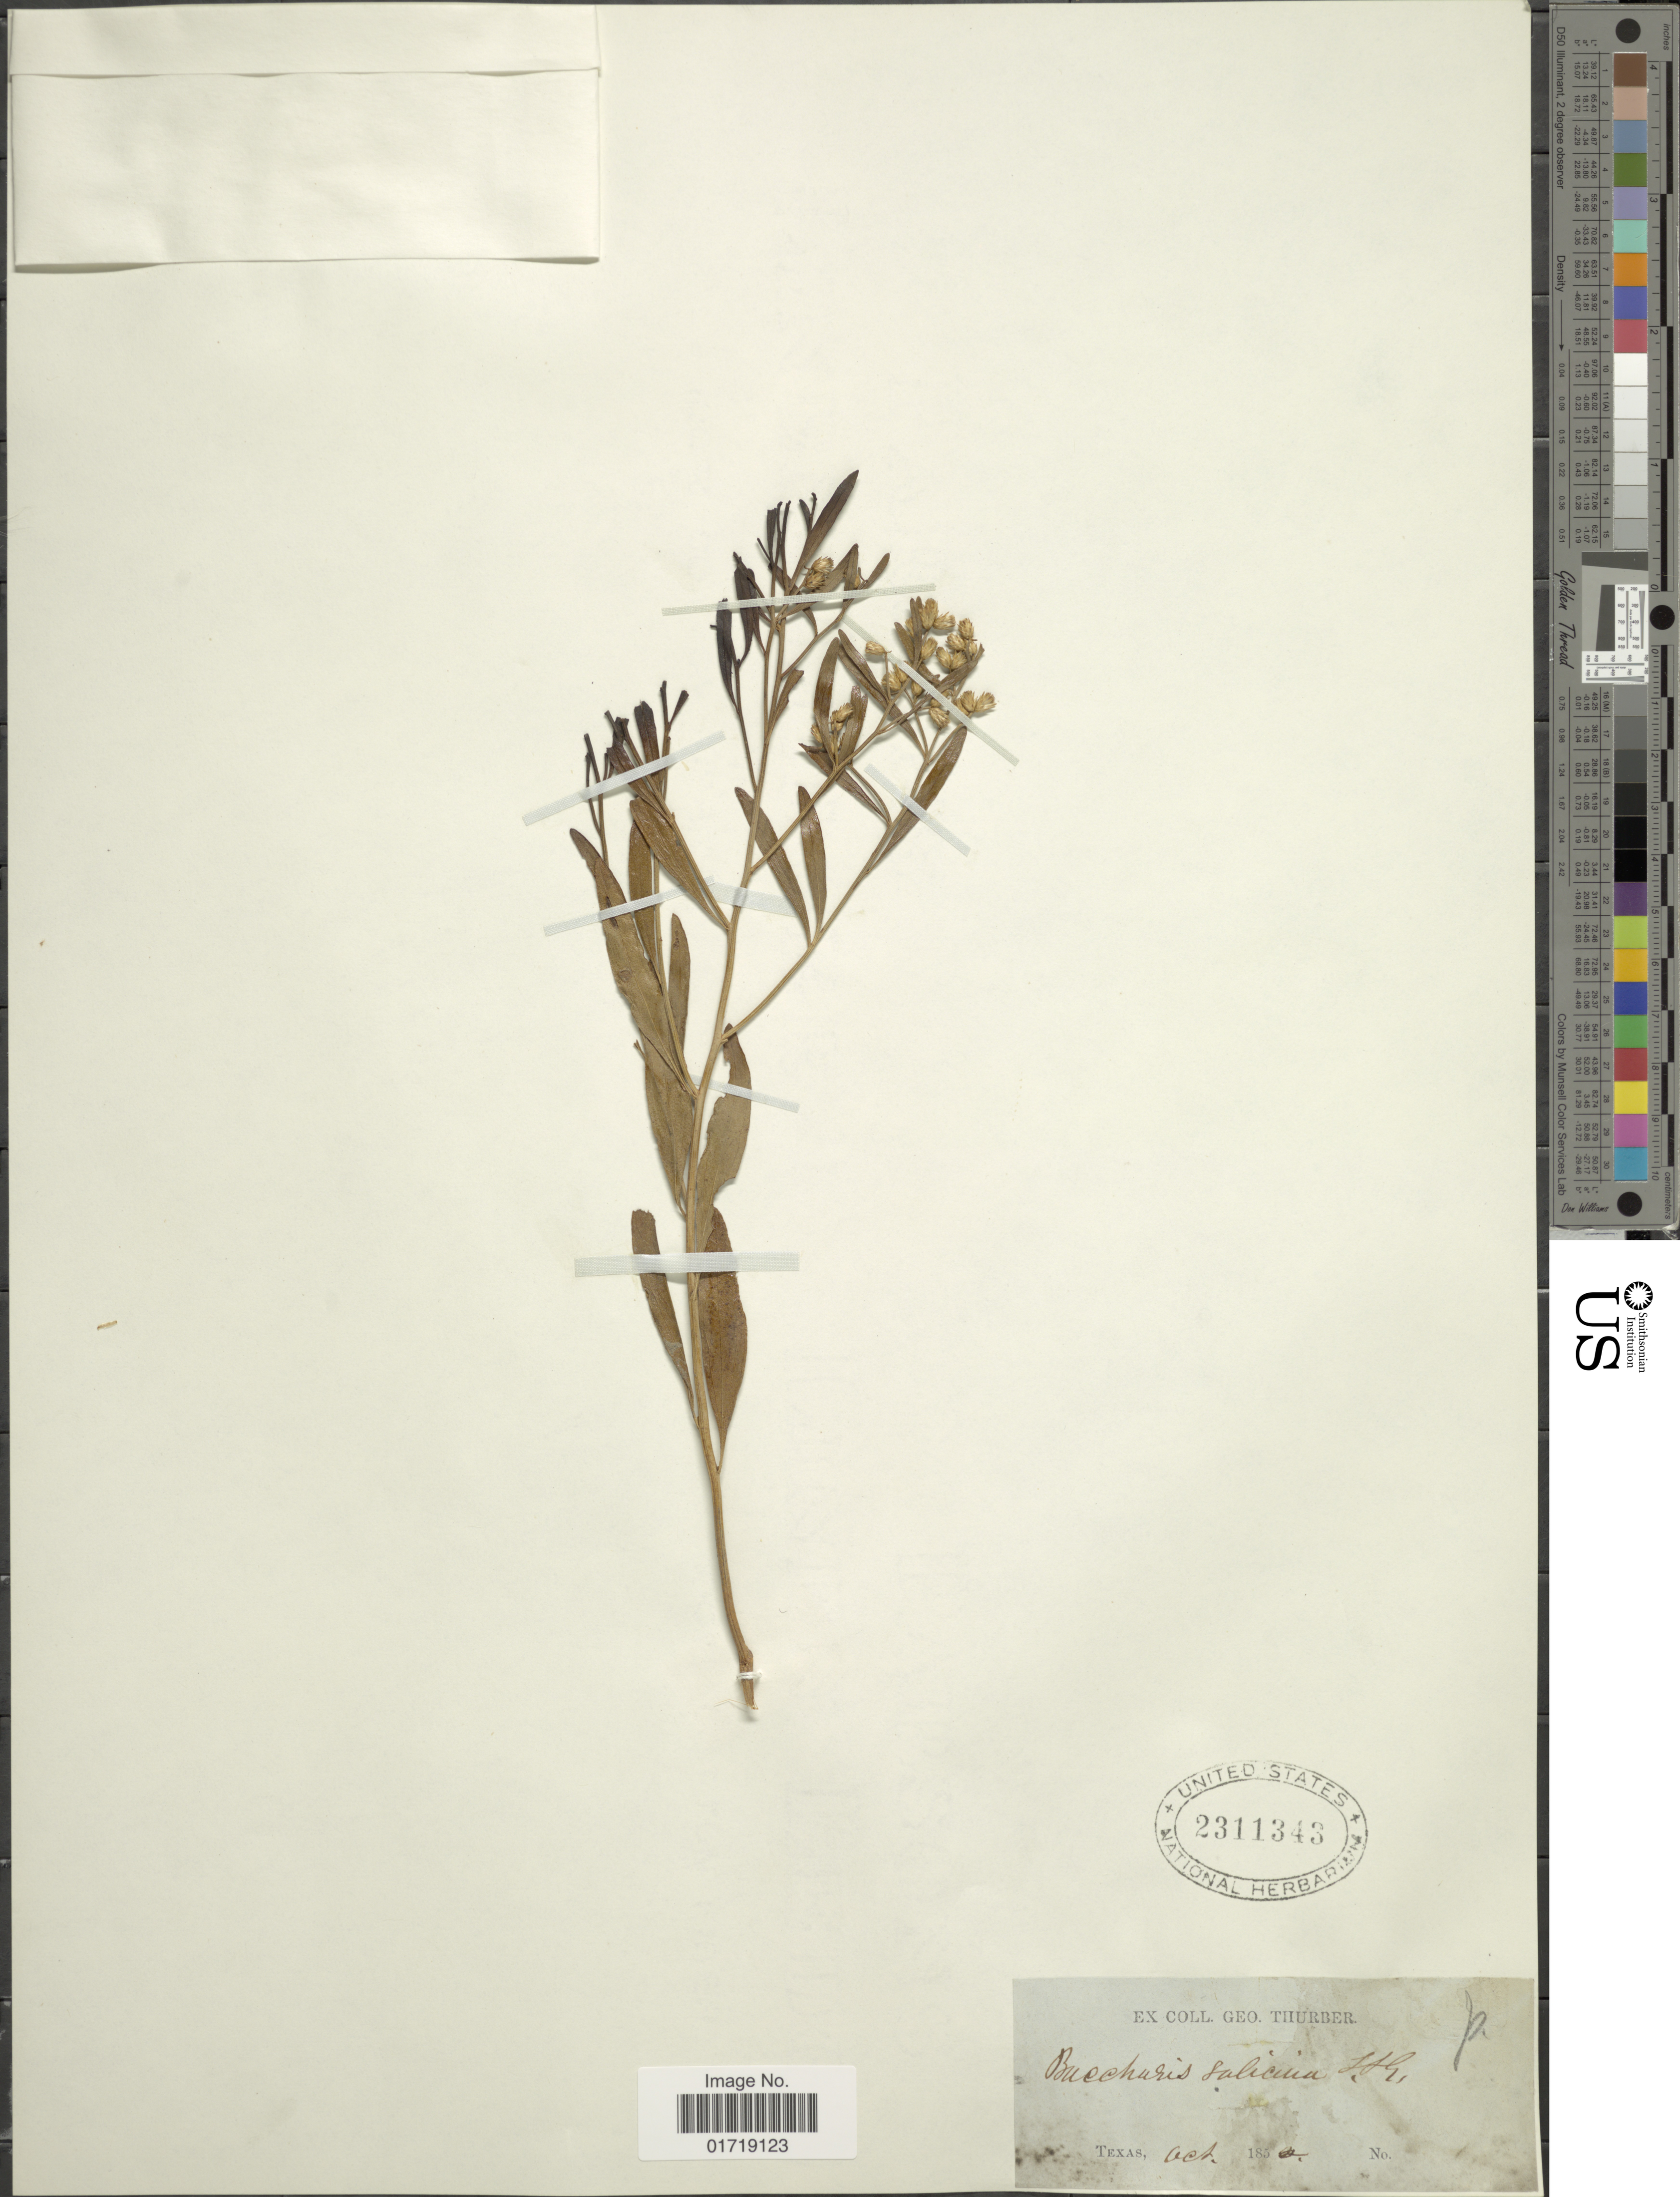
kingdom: Plantae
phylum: Tracheophyta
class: Magnoliopsida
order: Asterales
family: Asteraceae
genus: Baccharis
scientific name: Baccharis salicina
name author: Torr. & A. Gray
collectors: ex coll. Geo. Thurber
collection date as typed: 185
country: United States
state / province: Texas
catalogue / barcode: US 2311343